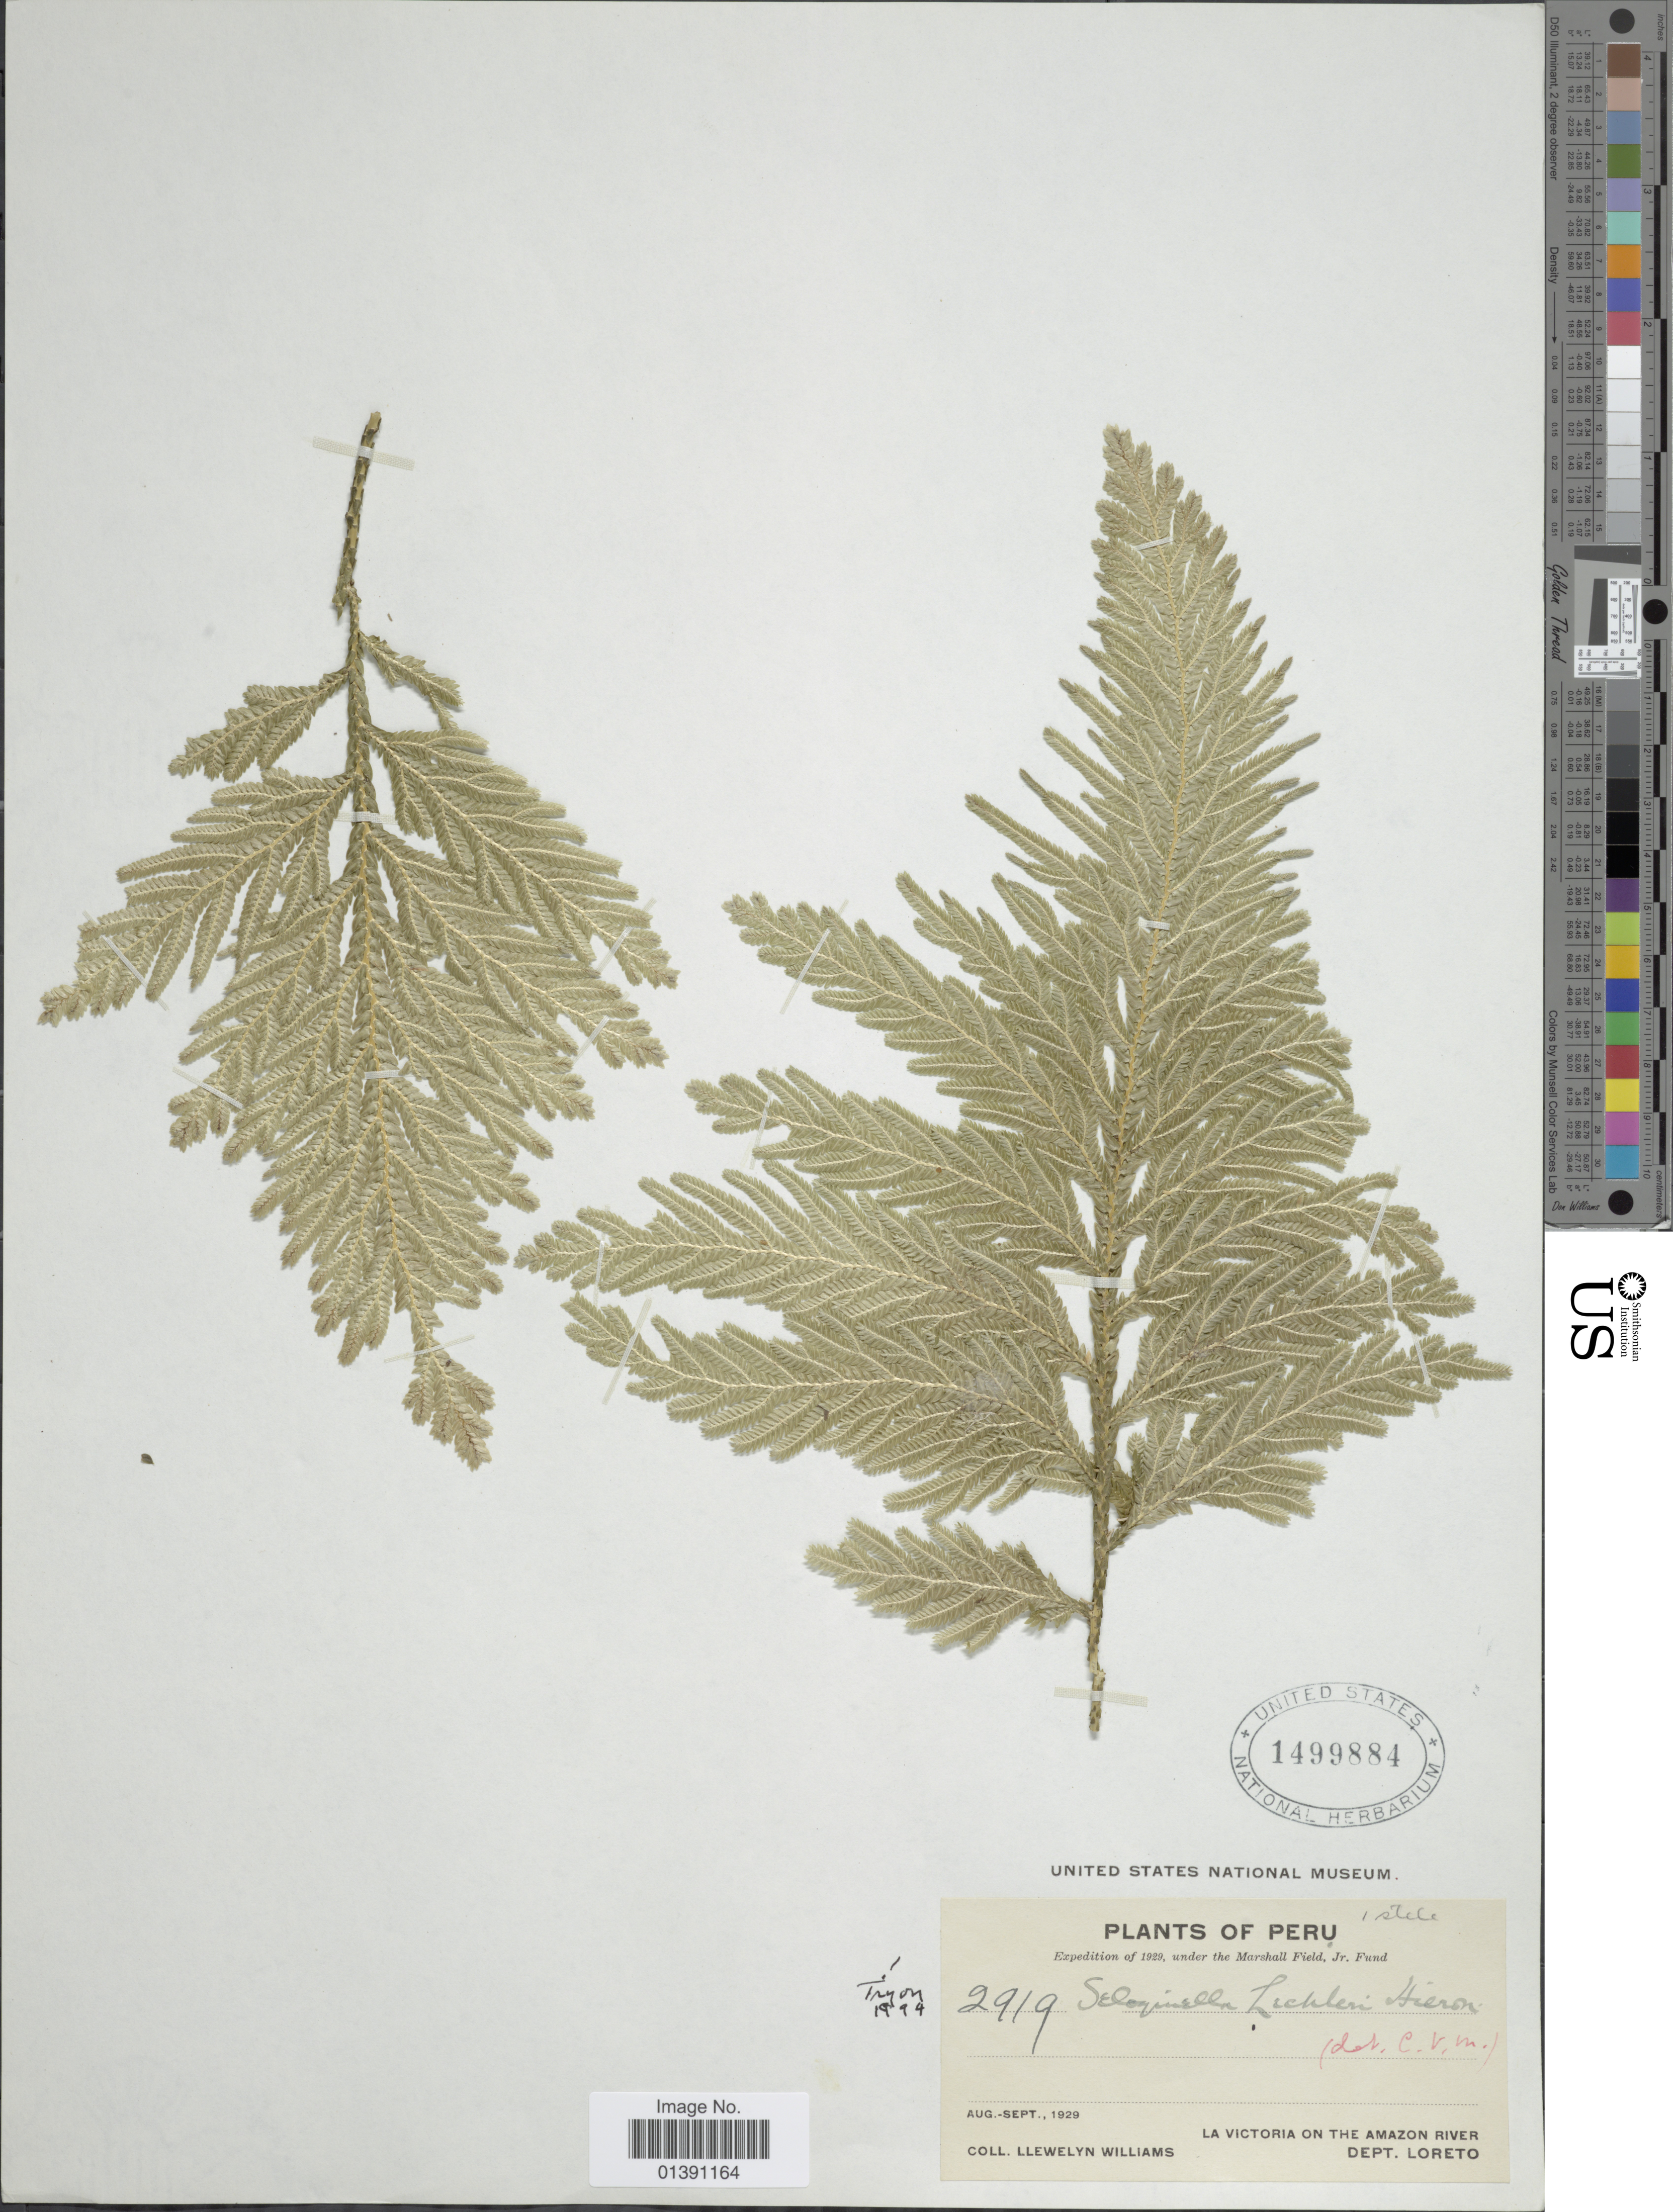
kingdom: Plantae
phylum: Tracheophyta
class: Lycopodiopsida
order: Selaginellales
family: Selaginellaceae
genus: Selaginella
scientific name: Selaginella lechleri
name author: Hieron.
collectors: Ll. Williams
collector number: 2919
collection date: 1929-08/1929-09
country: Peru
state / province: Loreto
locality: La Victoria on the Amazon River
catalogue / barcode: US 1499884